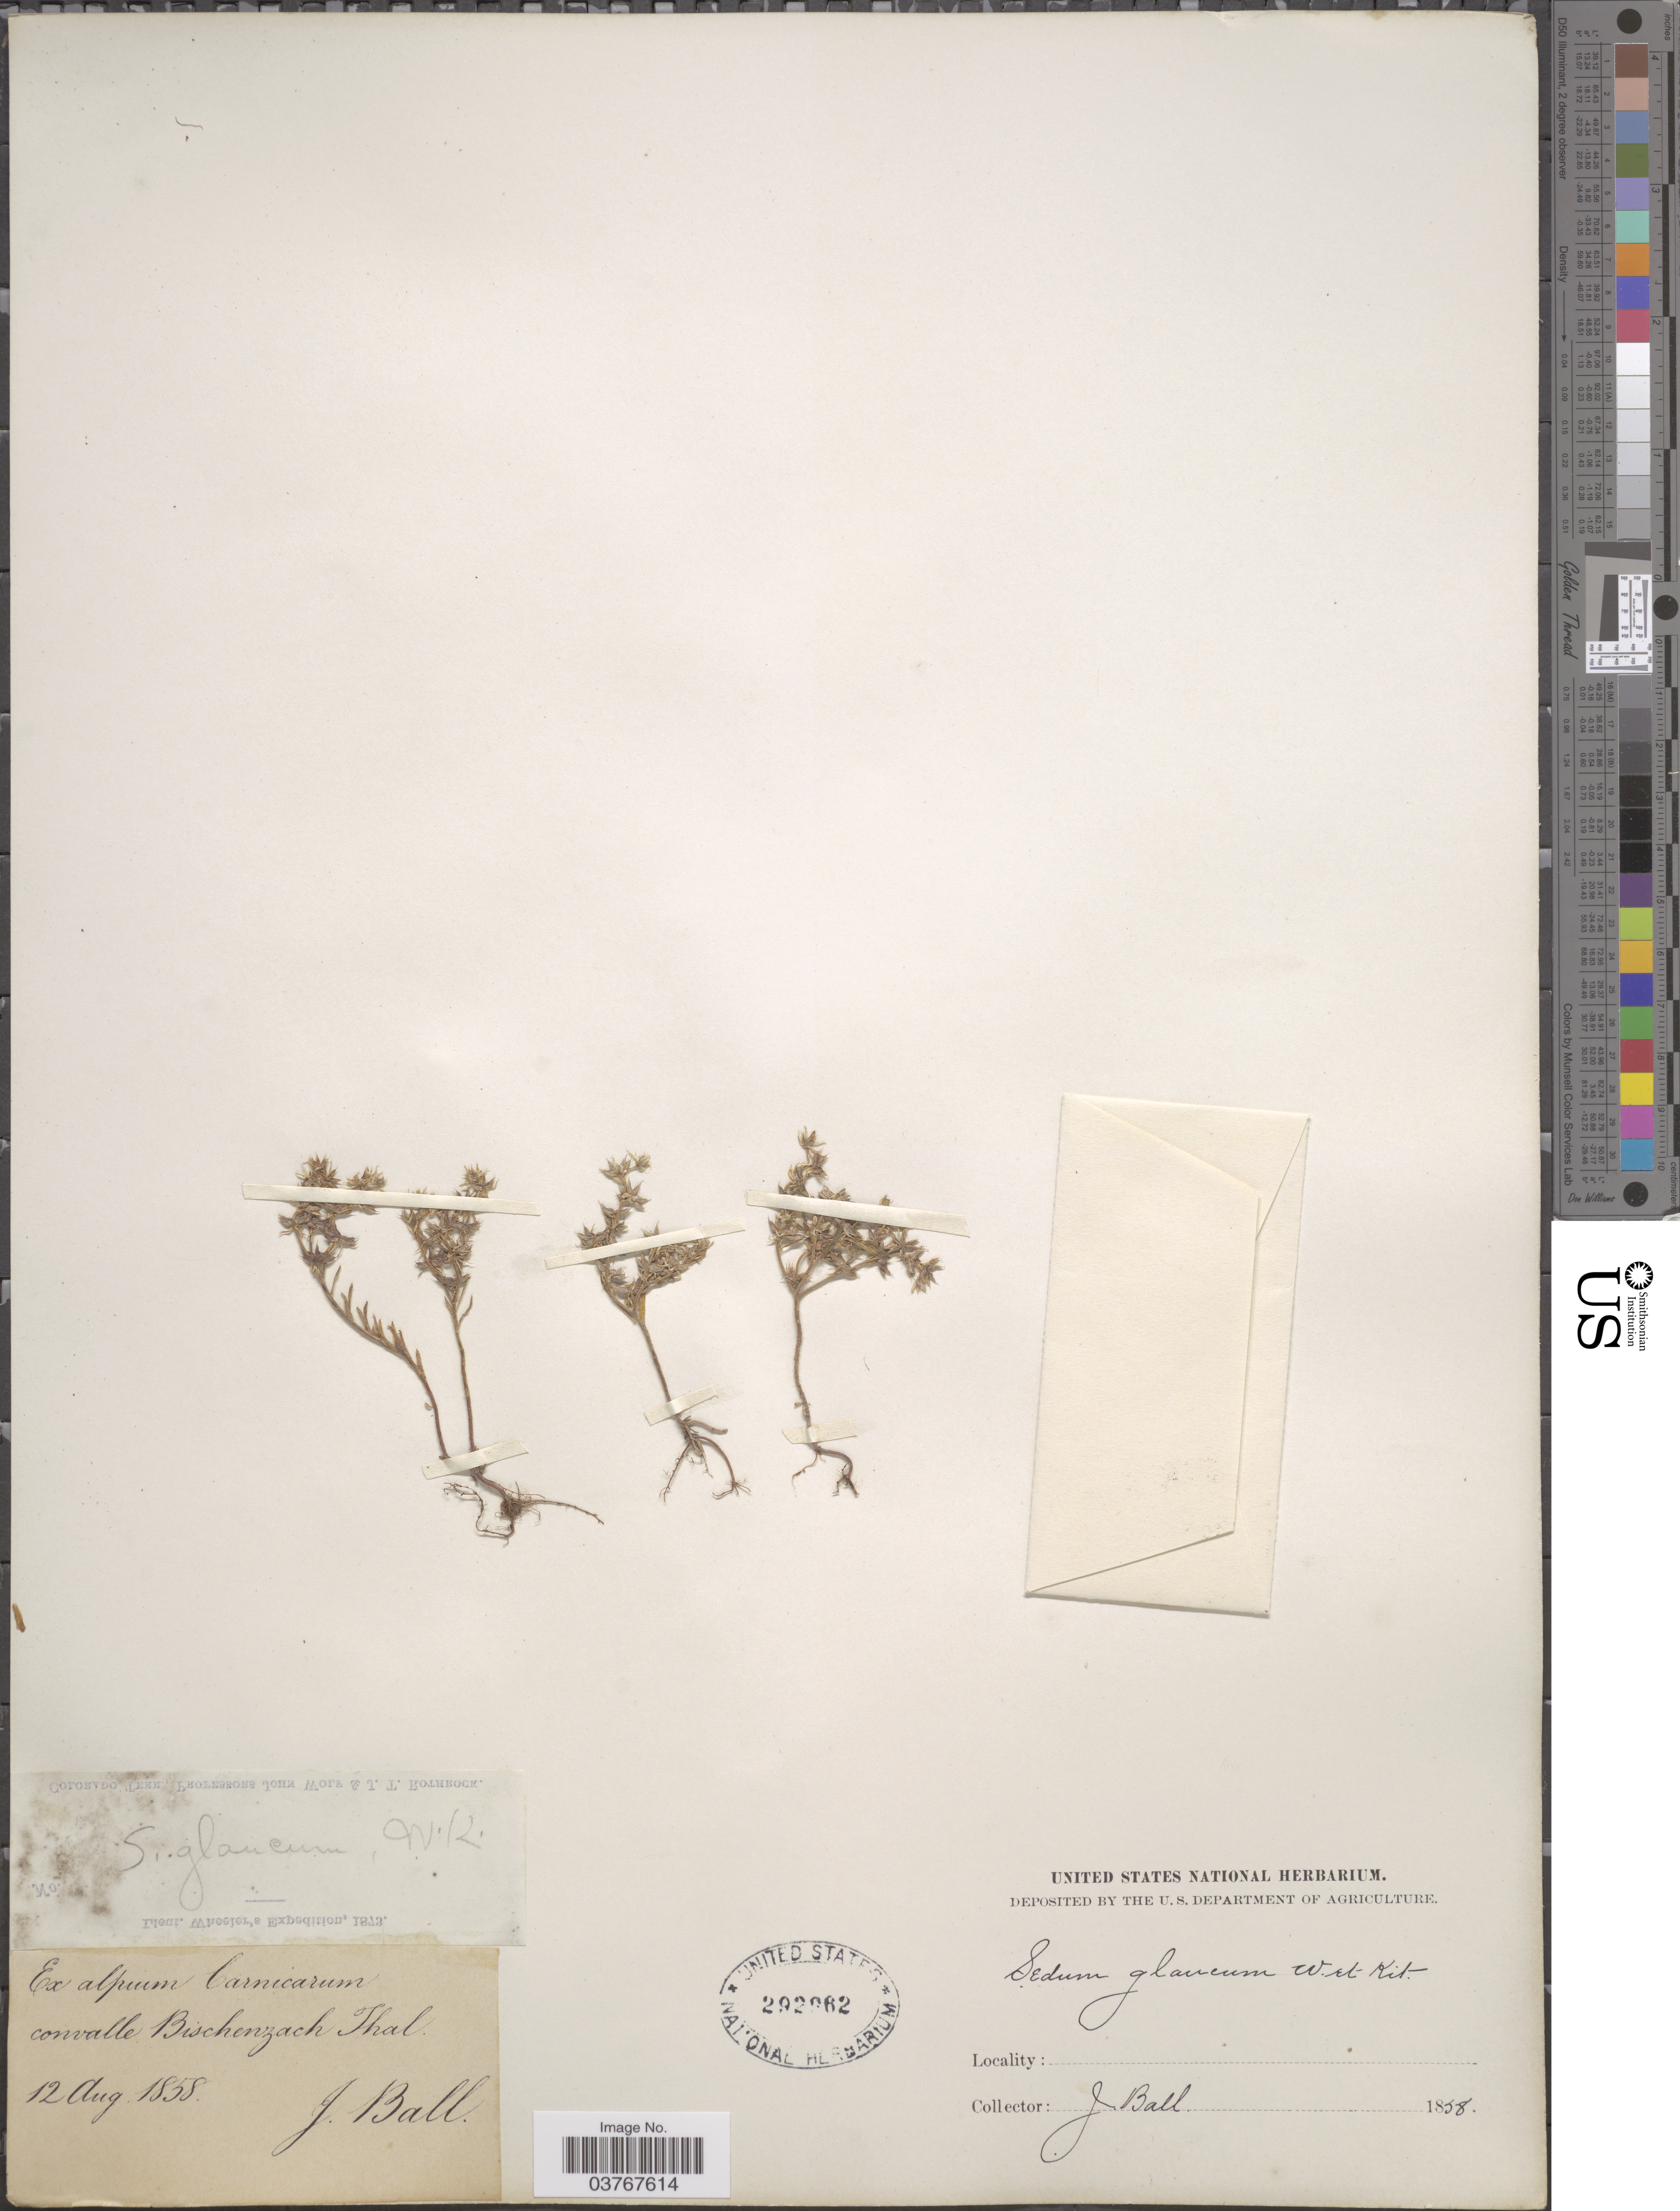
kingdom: Plantae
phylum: Tracheophyta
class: Magnoliopsida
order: Saxifragales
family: Crassulaceae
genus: Sedum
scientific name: Sedum glaucum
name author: Waldst. & Kit.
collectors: J. Ball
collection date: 1858-08-12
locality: Ex alpium Carnicarum convalle Bischenzach Thal.